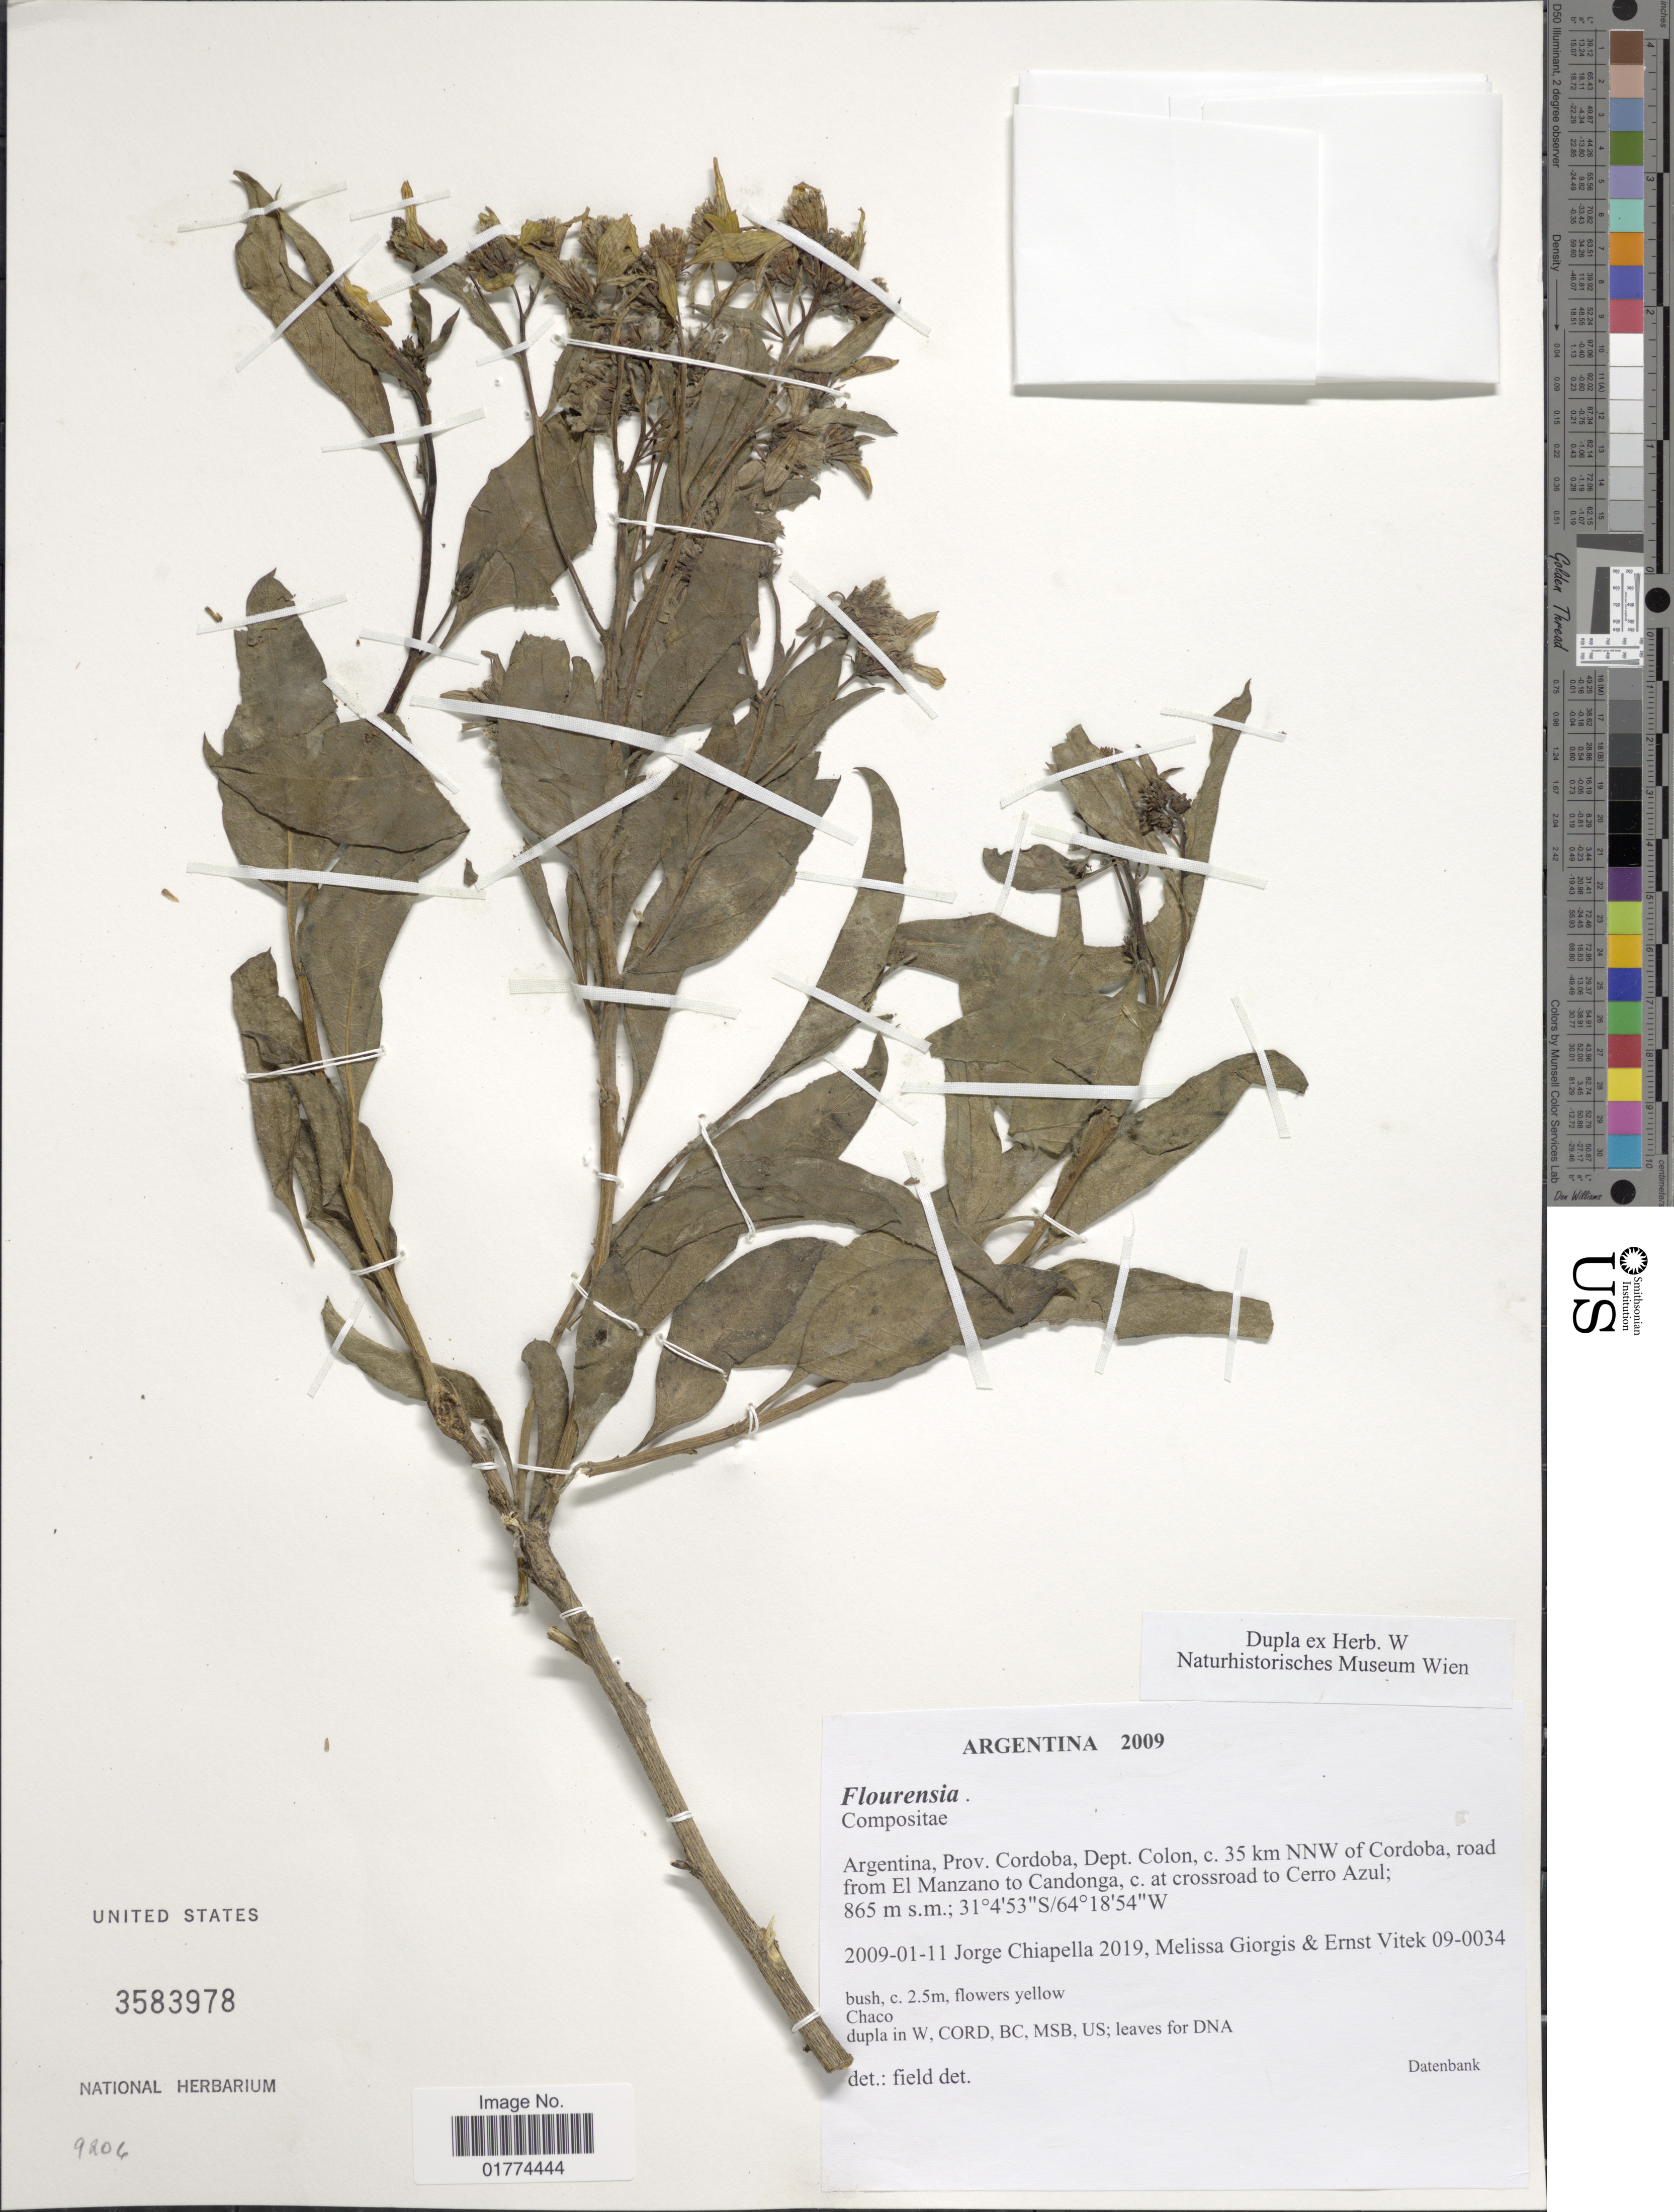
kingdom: Plantae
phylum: Tracheophyta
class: Magnoliopsida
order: Asterales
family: Asteraceae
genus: Flourensia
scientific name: Flourensia sp.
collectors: J. Chiapella, M. Giorgis & E. Vitek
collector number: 2019/09-0034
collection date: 2009-01-11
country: Argentina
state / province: Cordoba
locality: Dept. Colon, c. 35 km NNW of Cordoba, road from El Manzano to Candonga, c. at crossroad to Cerro Azul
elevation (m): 865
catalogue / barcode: US 3593878